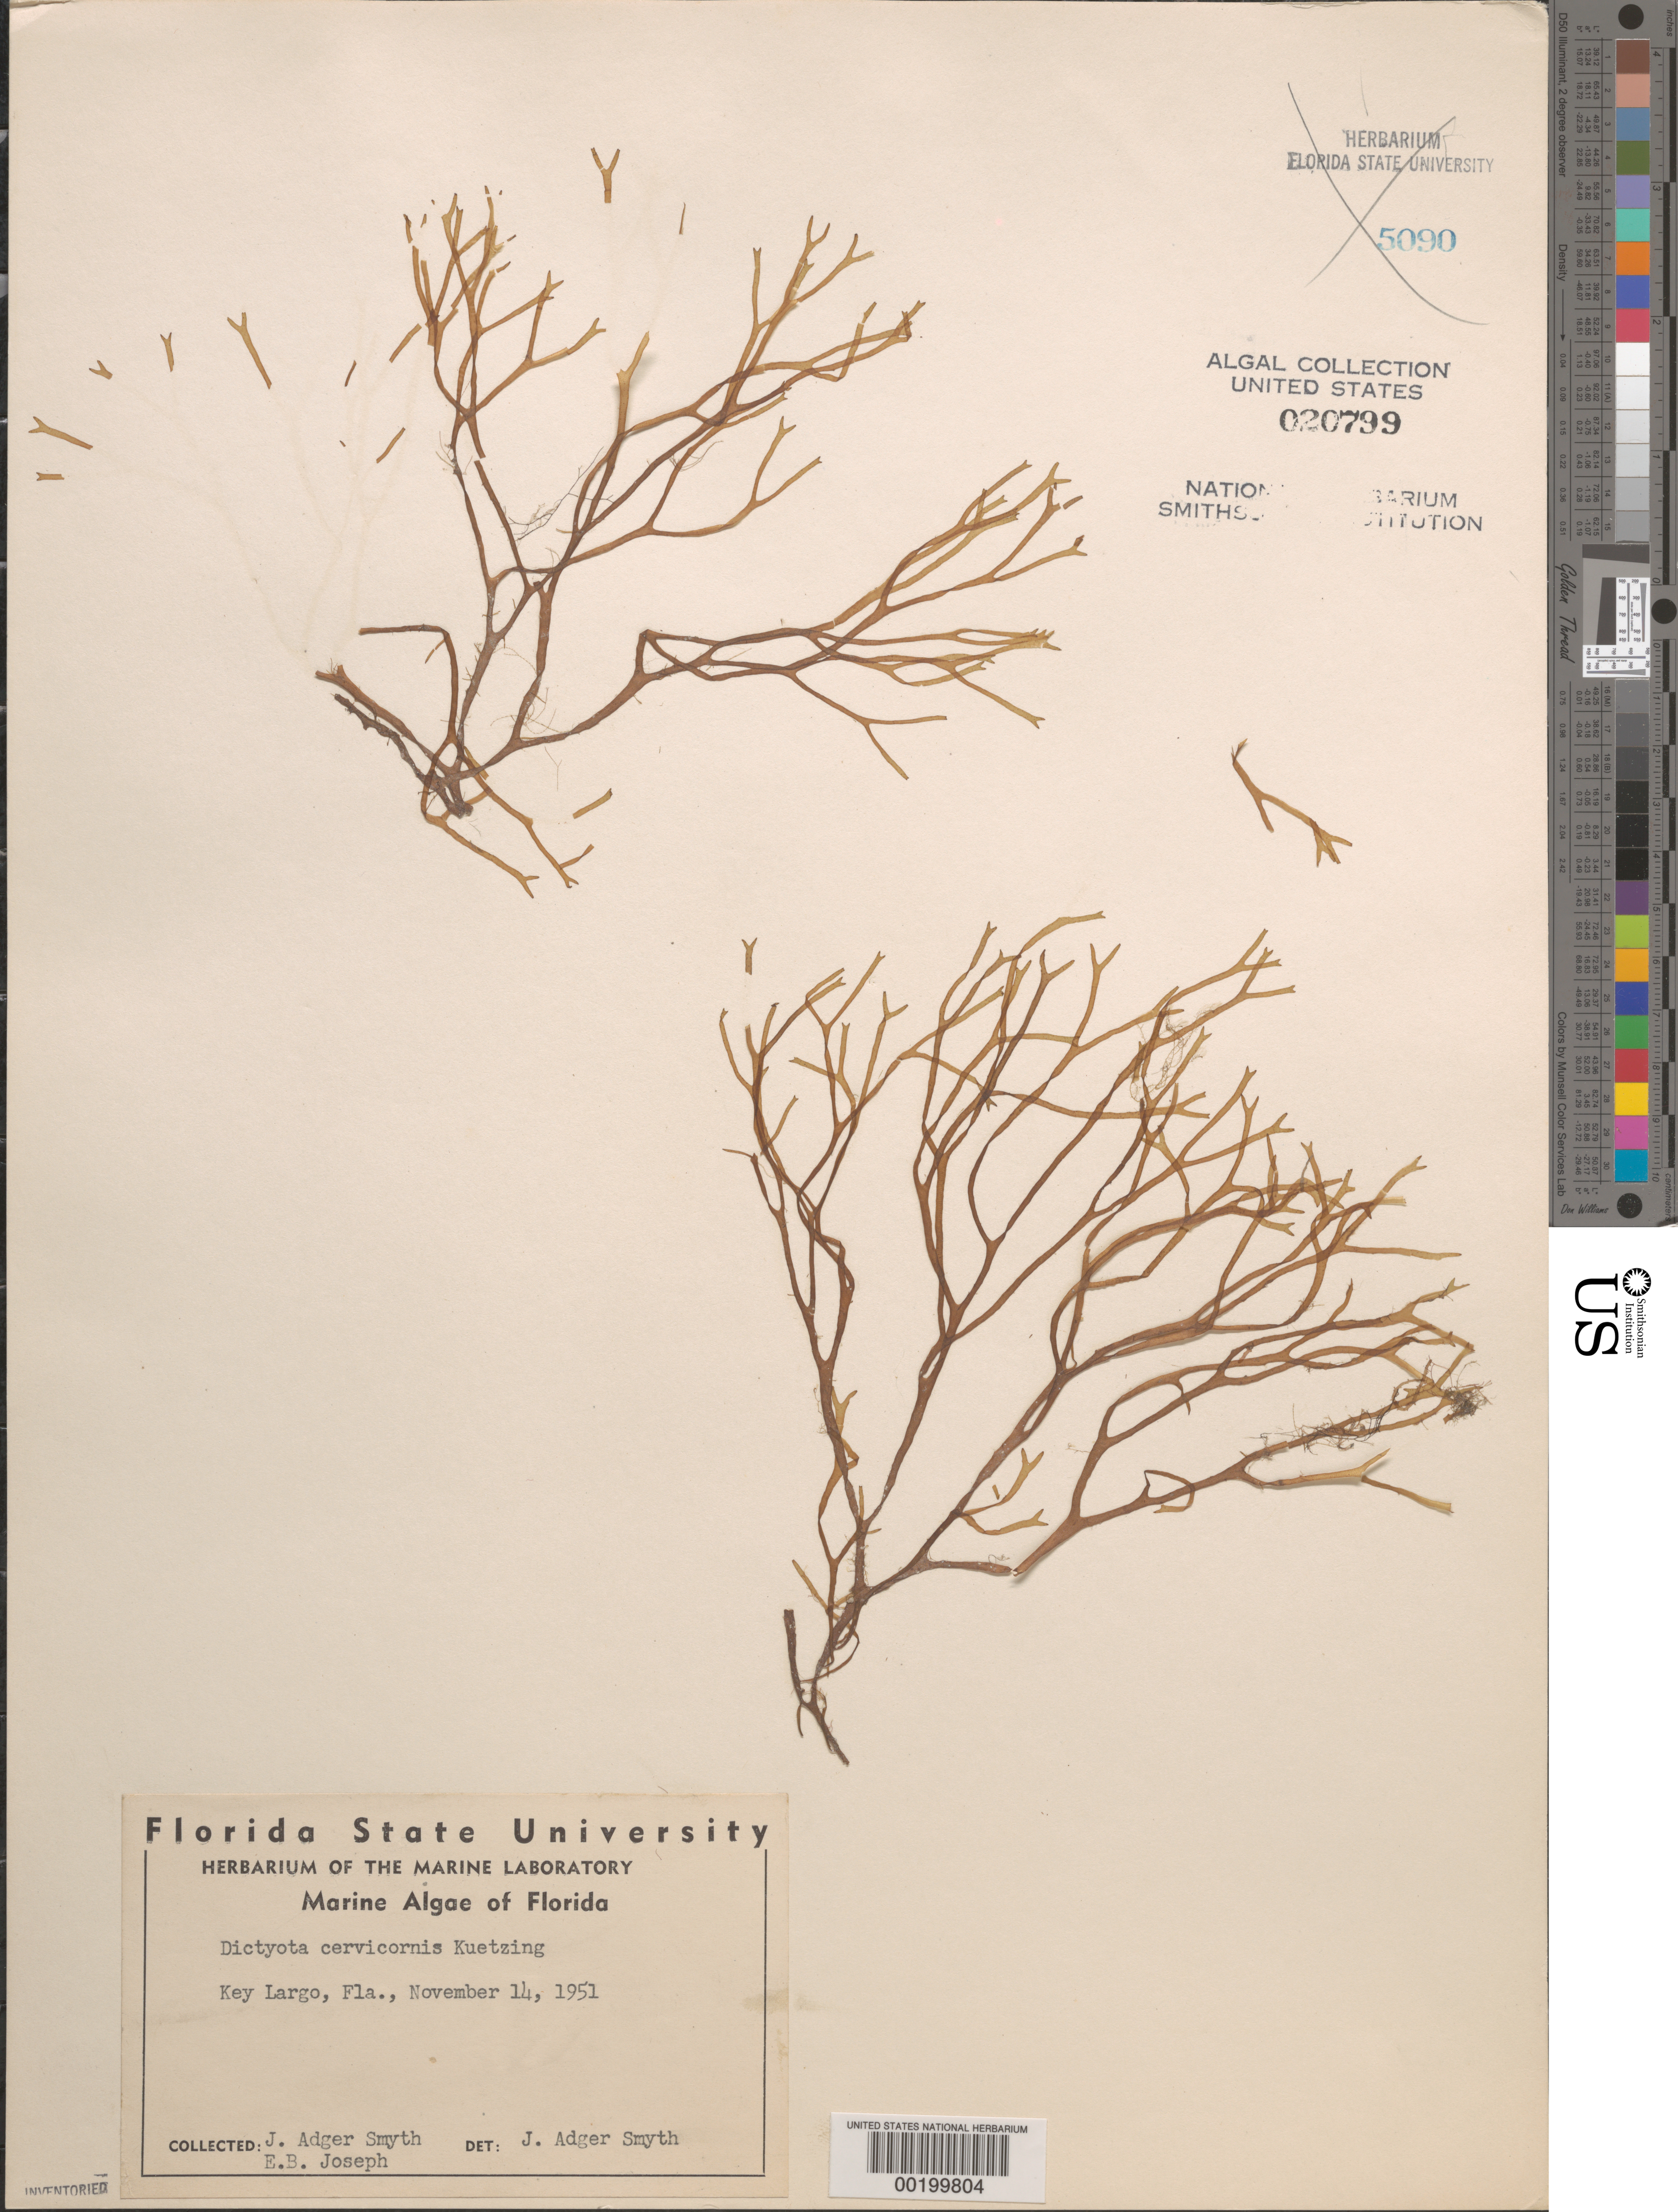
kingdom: Chromista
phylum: Ochrophyta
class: Phaeophyceae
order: Dictyotales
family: Dictyotaceae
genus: Dictyota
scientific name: Dictyota cervicornis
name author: Kütz.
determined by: Smyth, J. A.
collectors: J. Smyth & E. Joseph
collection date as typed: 14 Nov 1951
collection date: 1951-11-14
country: United States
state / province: Florida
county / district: Monroe County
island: Key Largo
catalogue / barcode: US 20799